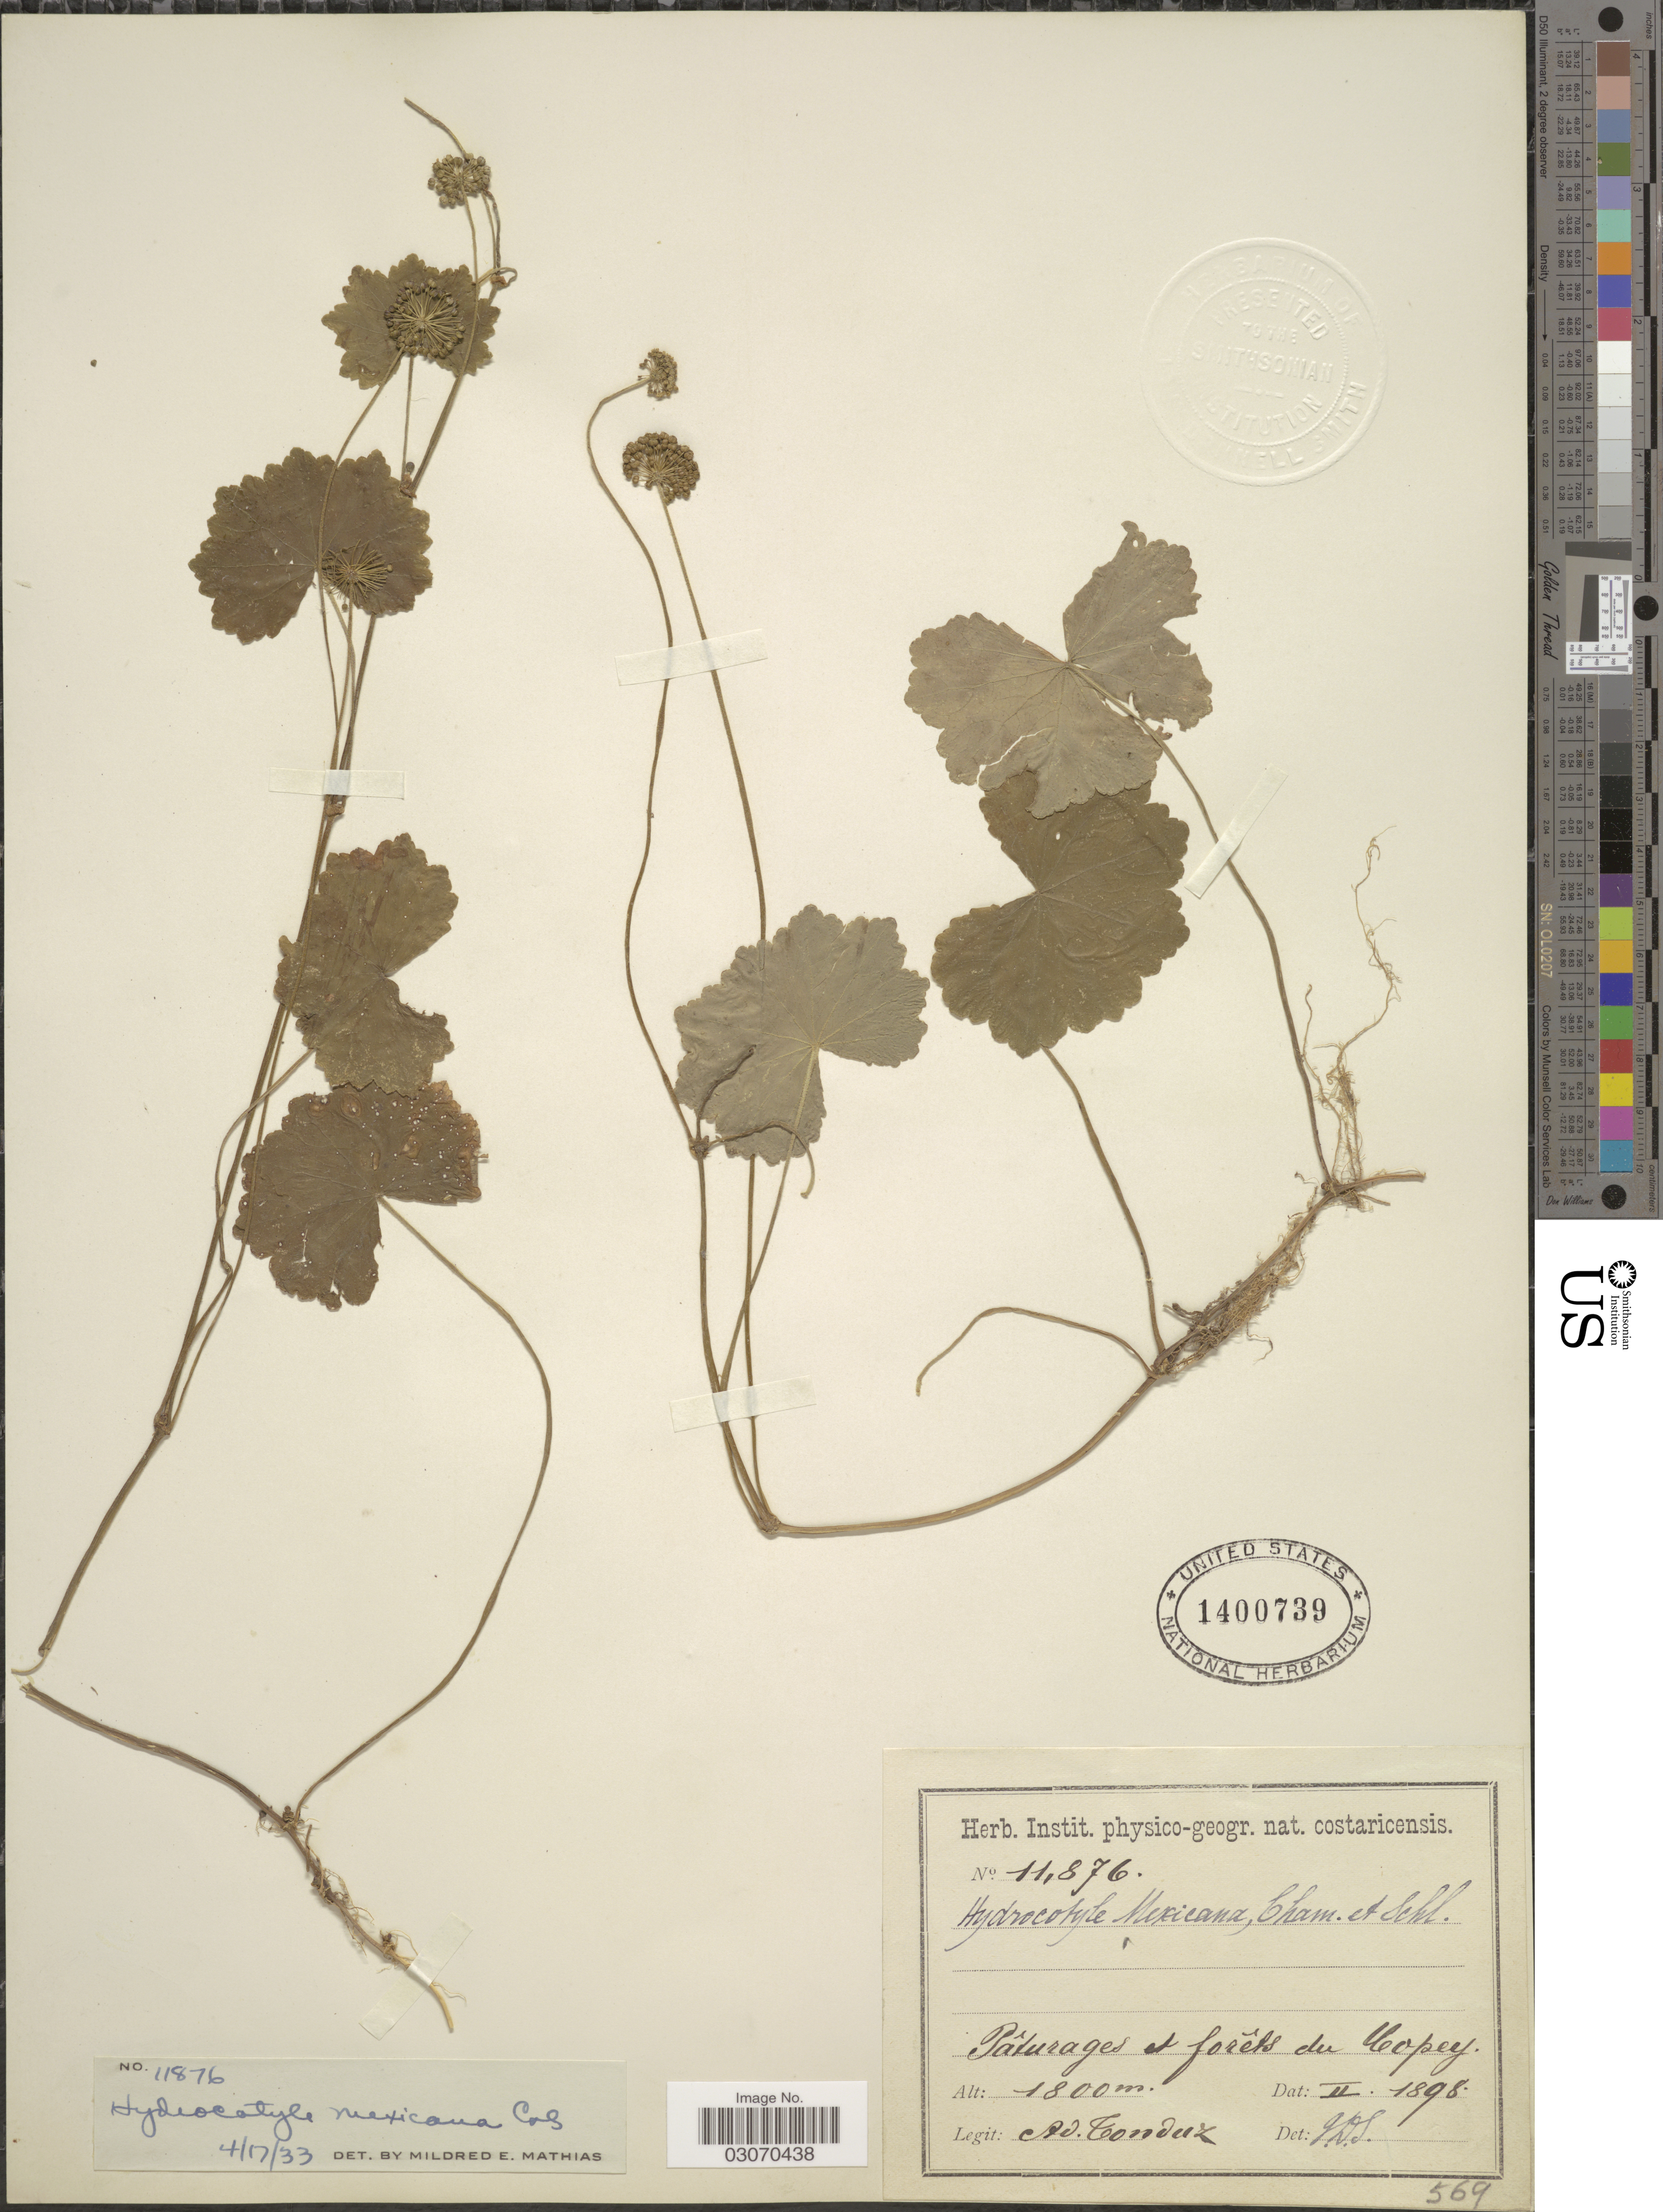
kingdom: Plantae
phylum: Tracheophyta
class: Magnoliopsida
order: Apiales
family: Araliaceae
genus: Hydrocotyle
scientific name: Hydrocotyle mexicana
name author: Schltdl. & Cham.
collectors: A. Tonduz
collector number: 11876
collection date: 1898-02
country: Costa Rica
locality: Pâturages et forêts du Copey.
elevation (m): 1800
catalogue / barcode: US 1400739